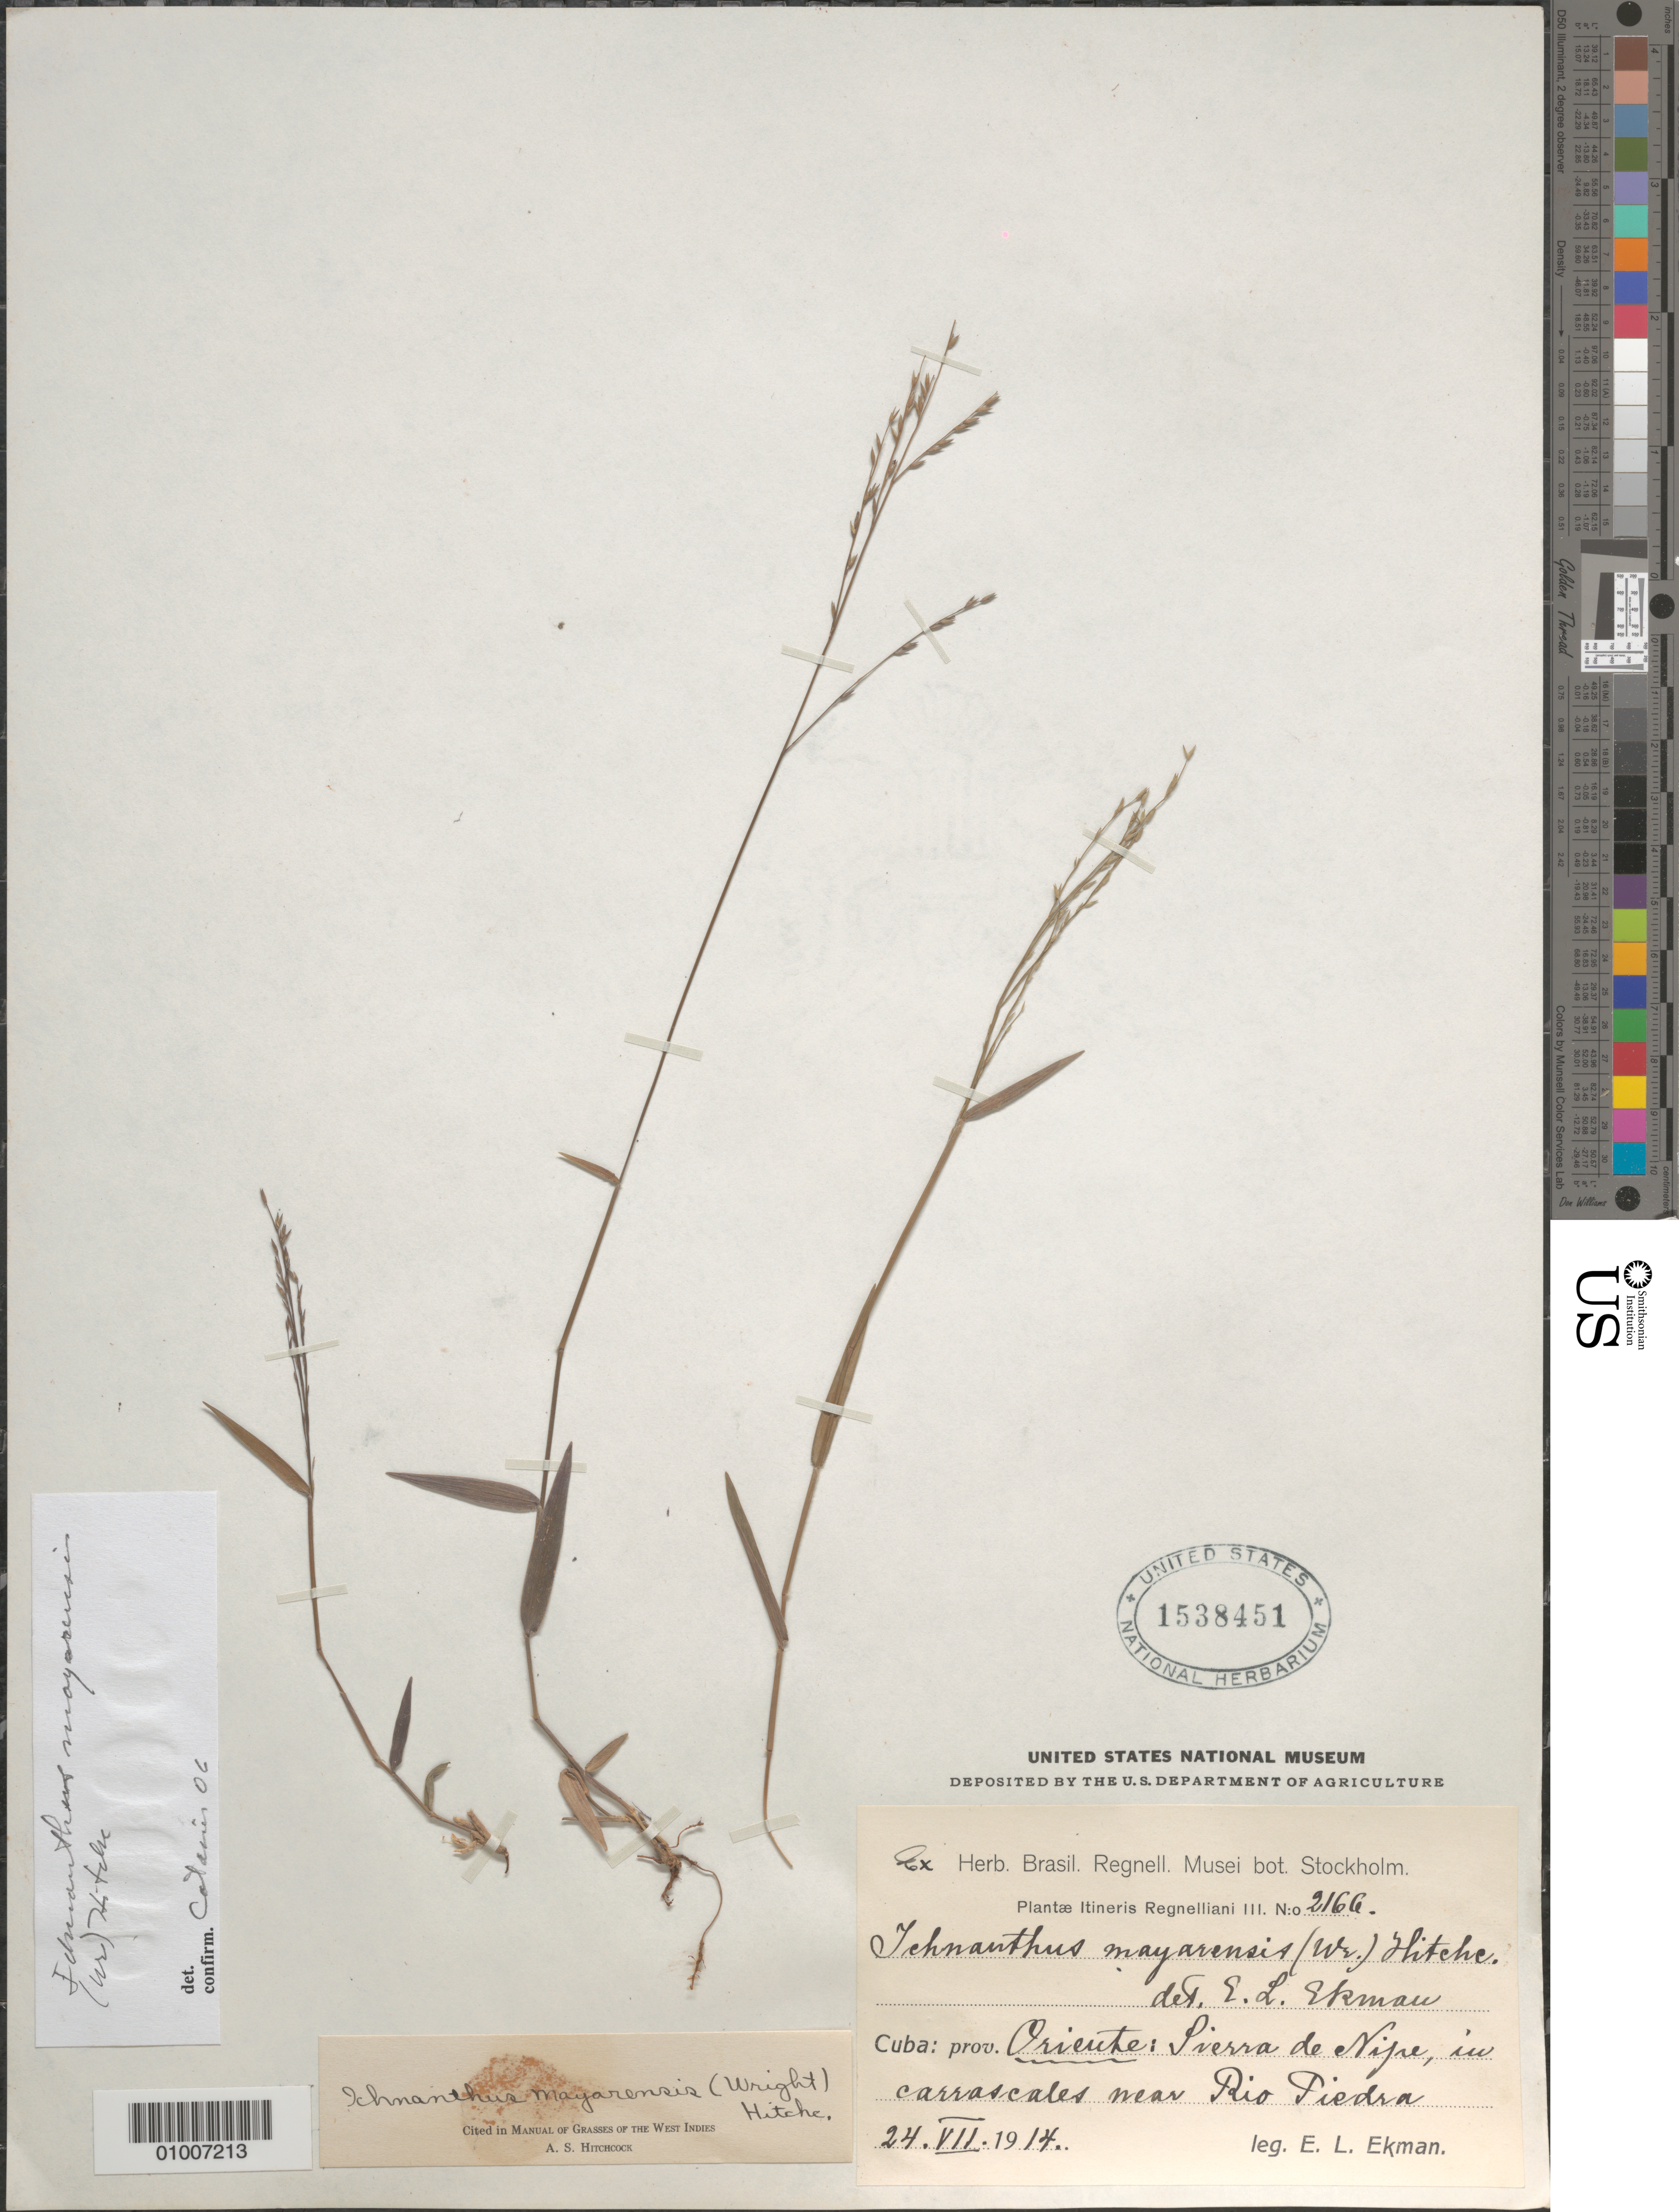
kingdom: Plantae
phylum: Tracheophyta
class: Liliopsida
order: Poales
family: Poaceae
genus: Ichnanthus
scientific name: Ichnanthus mayarensis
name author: (C. Wright) Hitchc.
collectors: E. L. Ekman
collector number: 2166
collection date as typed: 24 Jul 1914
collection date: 1914-07-24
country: Cuba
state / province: Holguín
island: Cuba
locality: Oriente, Sierra de Nipe, on the borders of Rio Piloto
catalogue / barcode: US 1538451